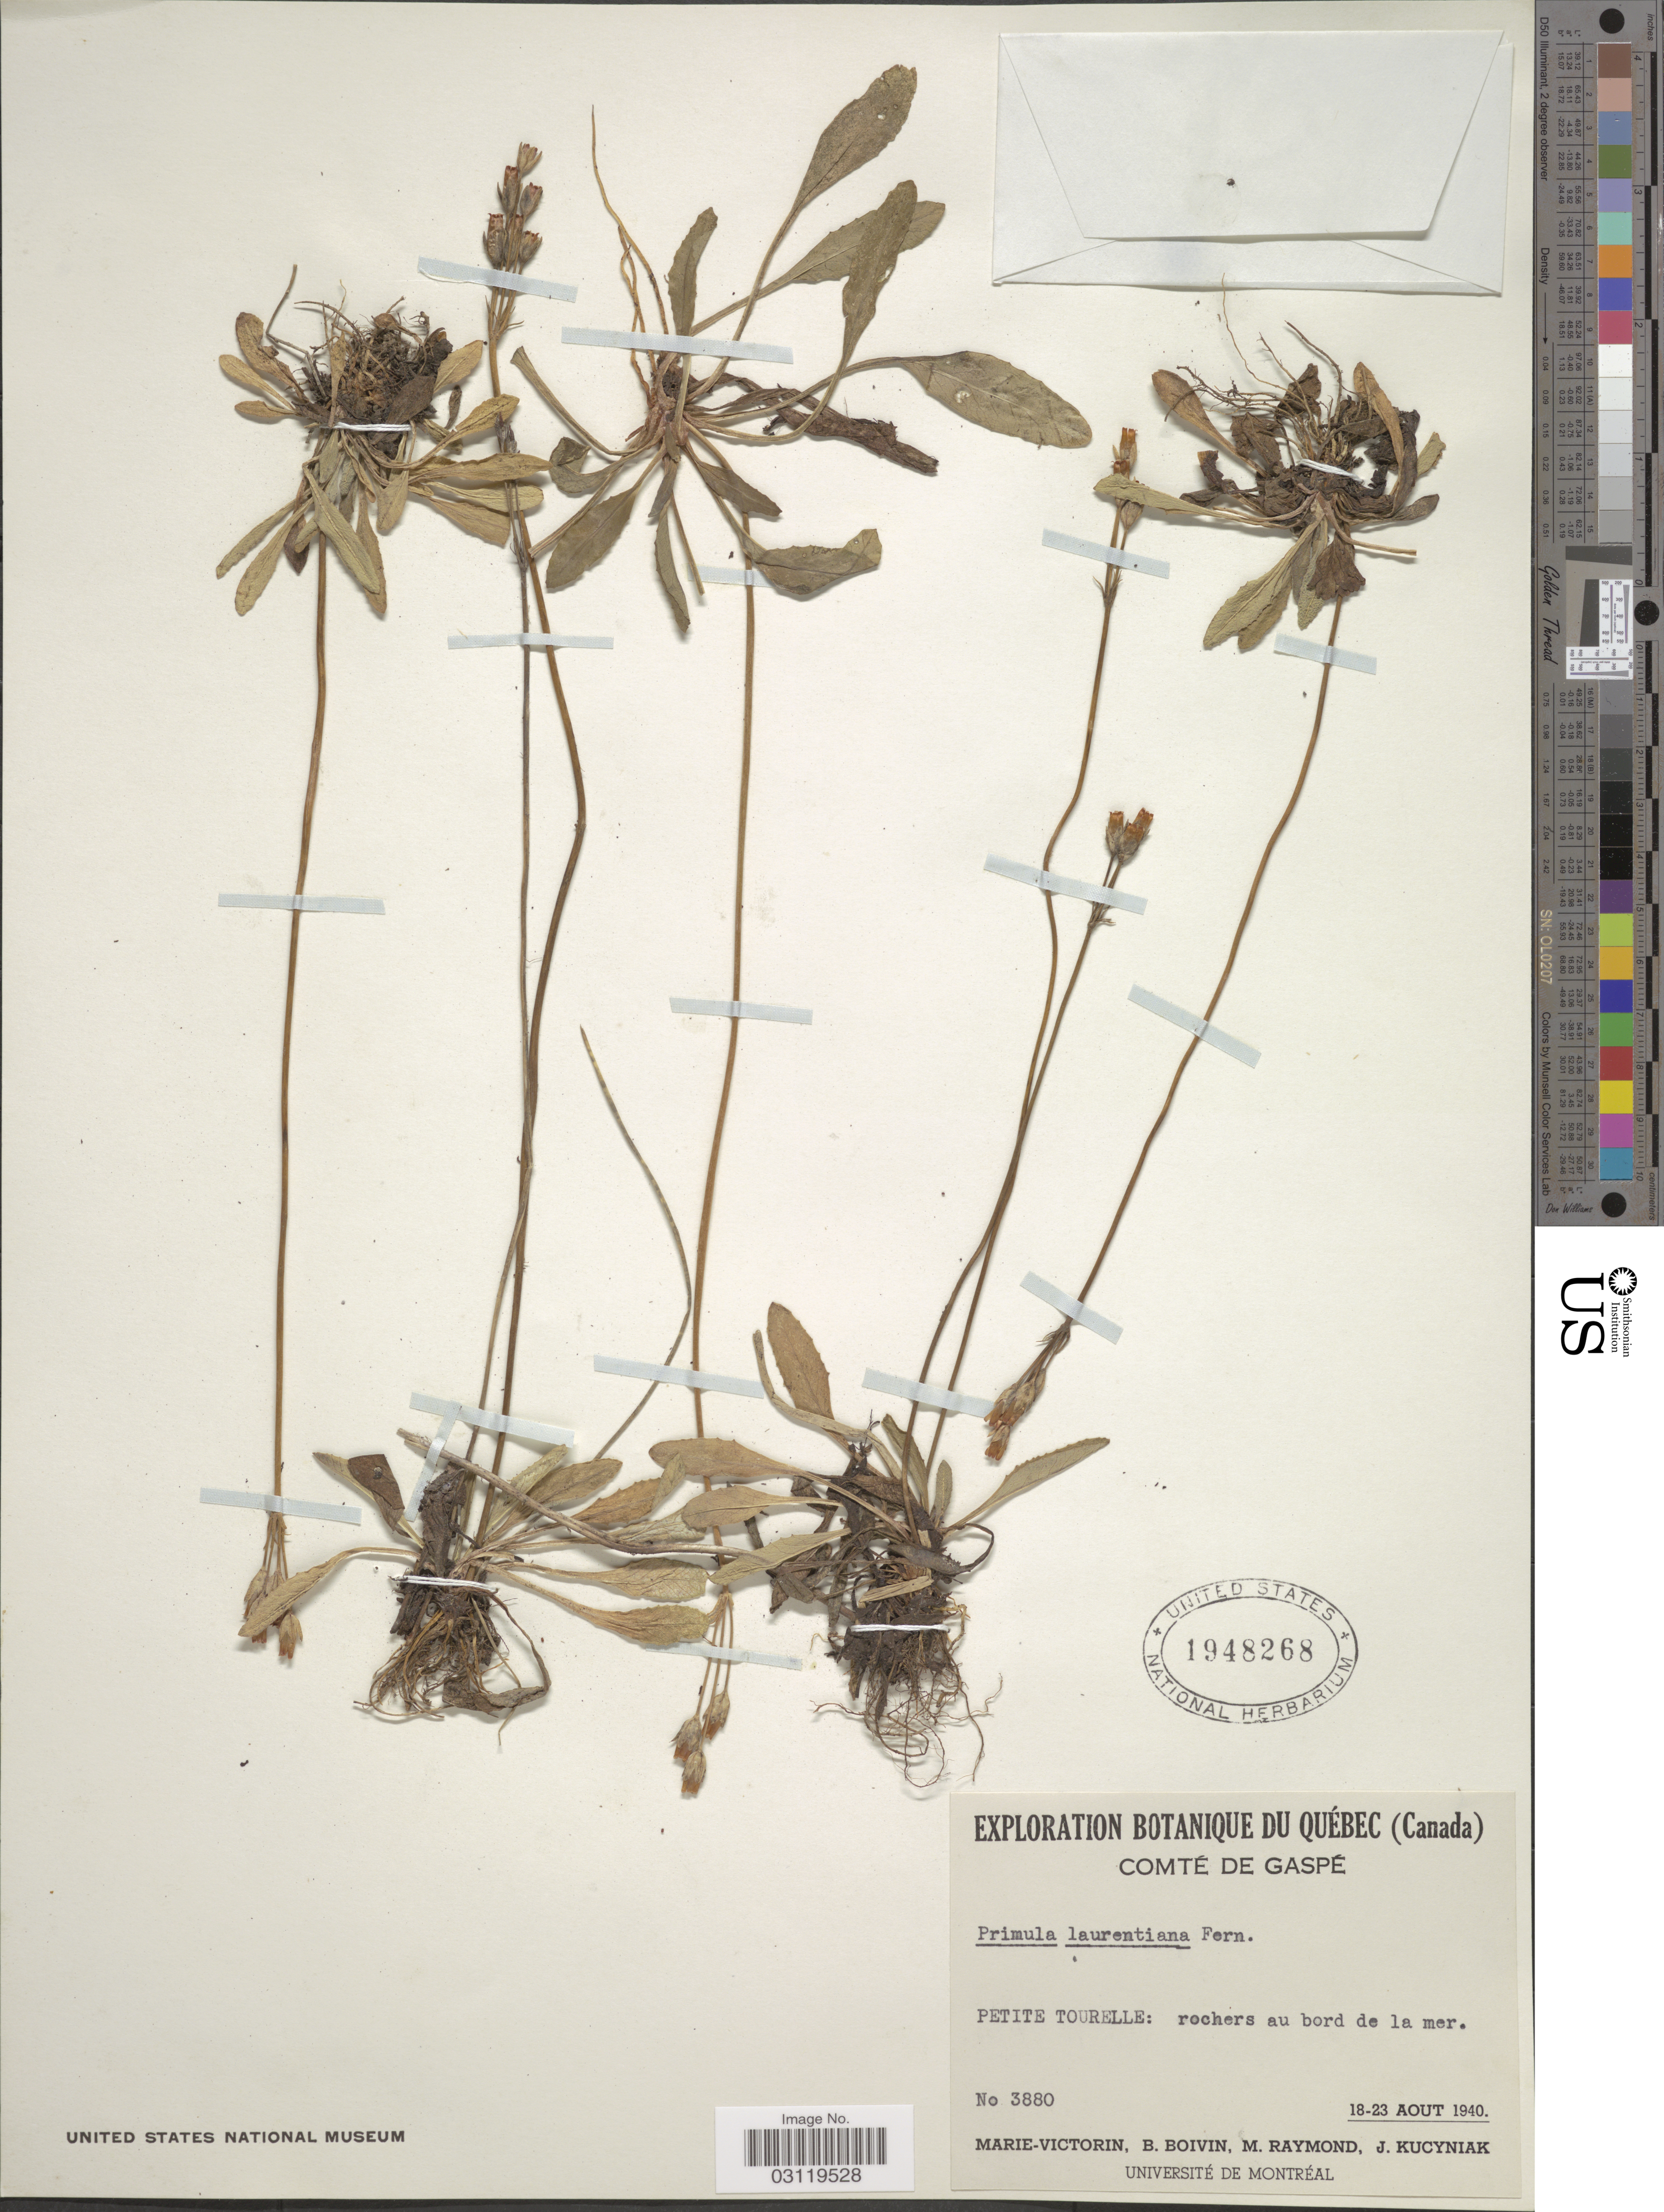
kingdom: Plantae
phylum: Tracheophyta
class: Magnoliopsida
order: Ericales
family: Primulaceae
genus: Primula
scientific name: Primula laurentiana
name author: Fernald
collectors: -. Marie-Victorin, J. R. B. Boivin, M. Raymond & J. Kucyniak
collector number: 3880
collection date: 1940-08-18/1940-08-23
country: Canada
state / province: Quebec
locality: Comté de Gaspé. Petite Tourelle: rochers au bord de la mer.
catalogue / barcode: US 1948268